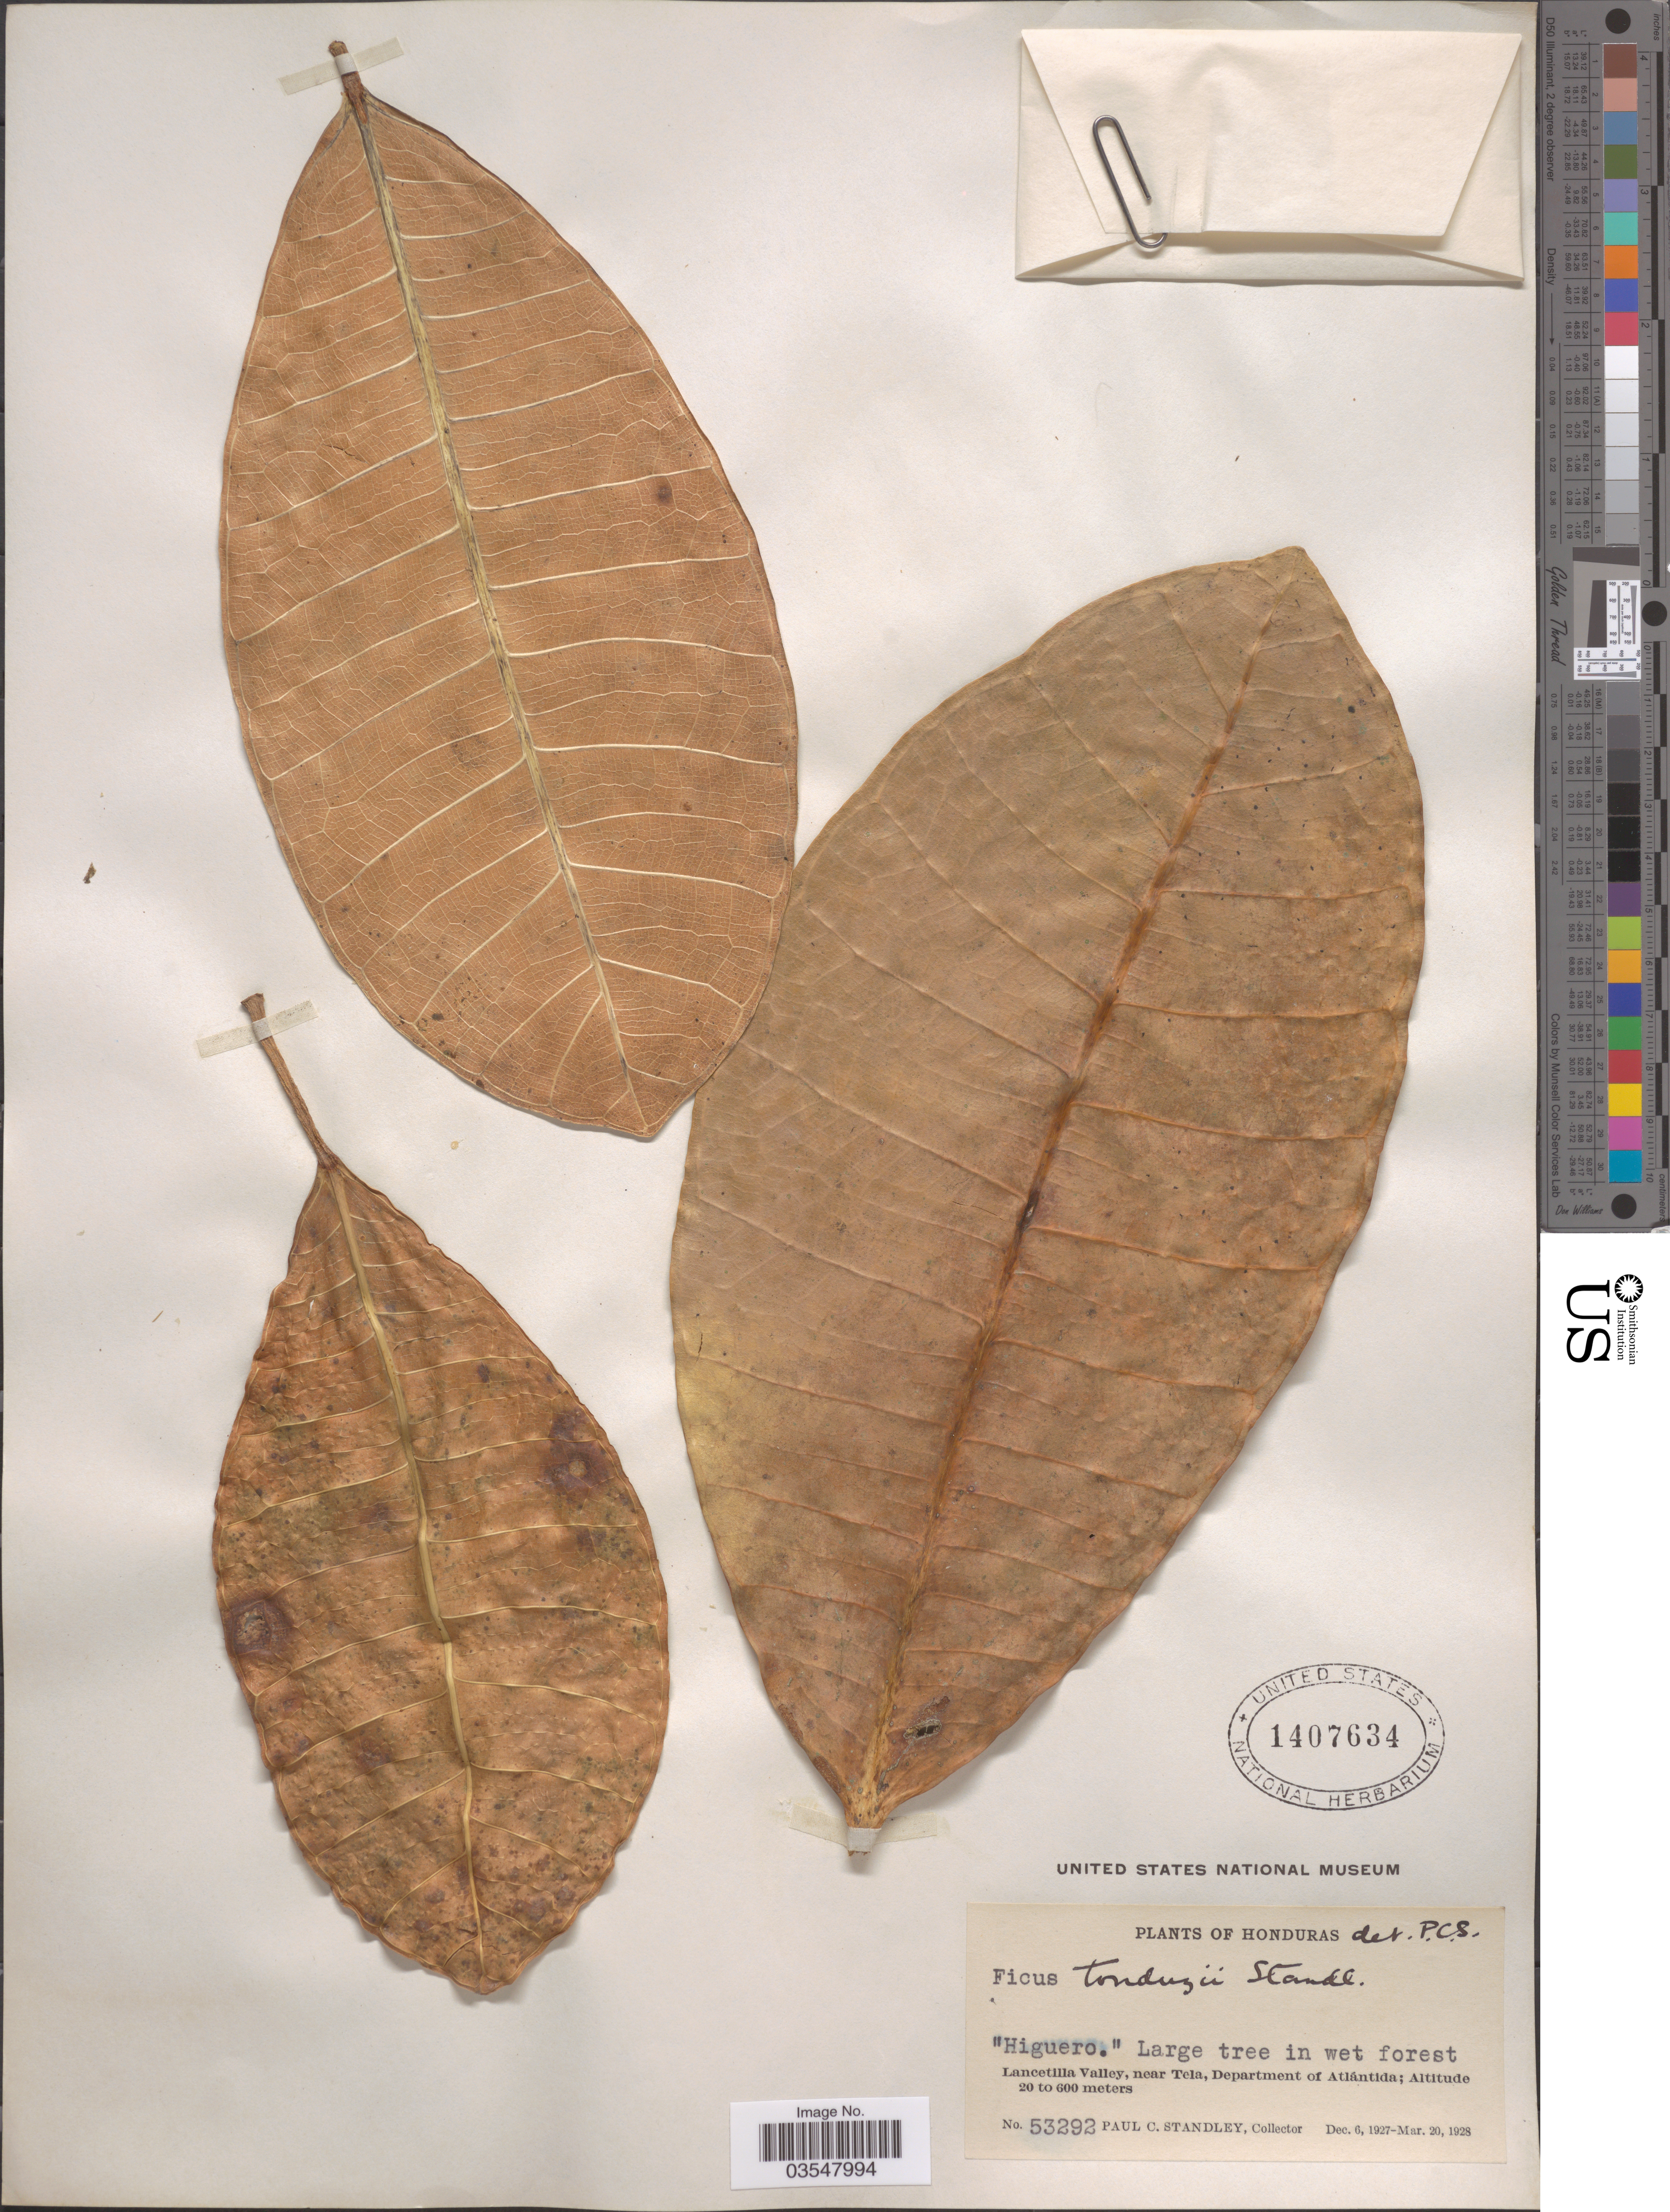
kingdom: Plantae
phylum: Tracheophyta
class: Magnoliopsida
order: Rosales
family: Moraceae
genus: Ficus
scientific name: Ficus tonduzii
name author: Standl.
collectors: P. C. Standley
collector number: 53292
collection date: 1927-12-06/1928-03-20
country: Honduras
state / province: Atlantida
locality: Lancetilla Valley, near Tela, Department of Atlántida.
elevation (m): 20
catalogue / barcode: US 1407634